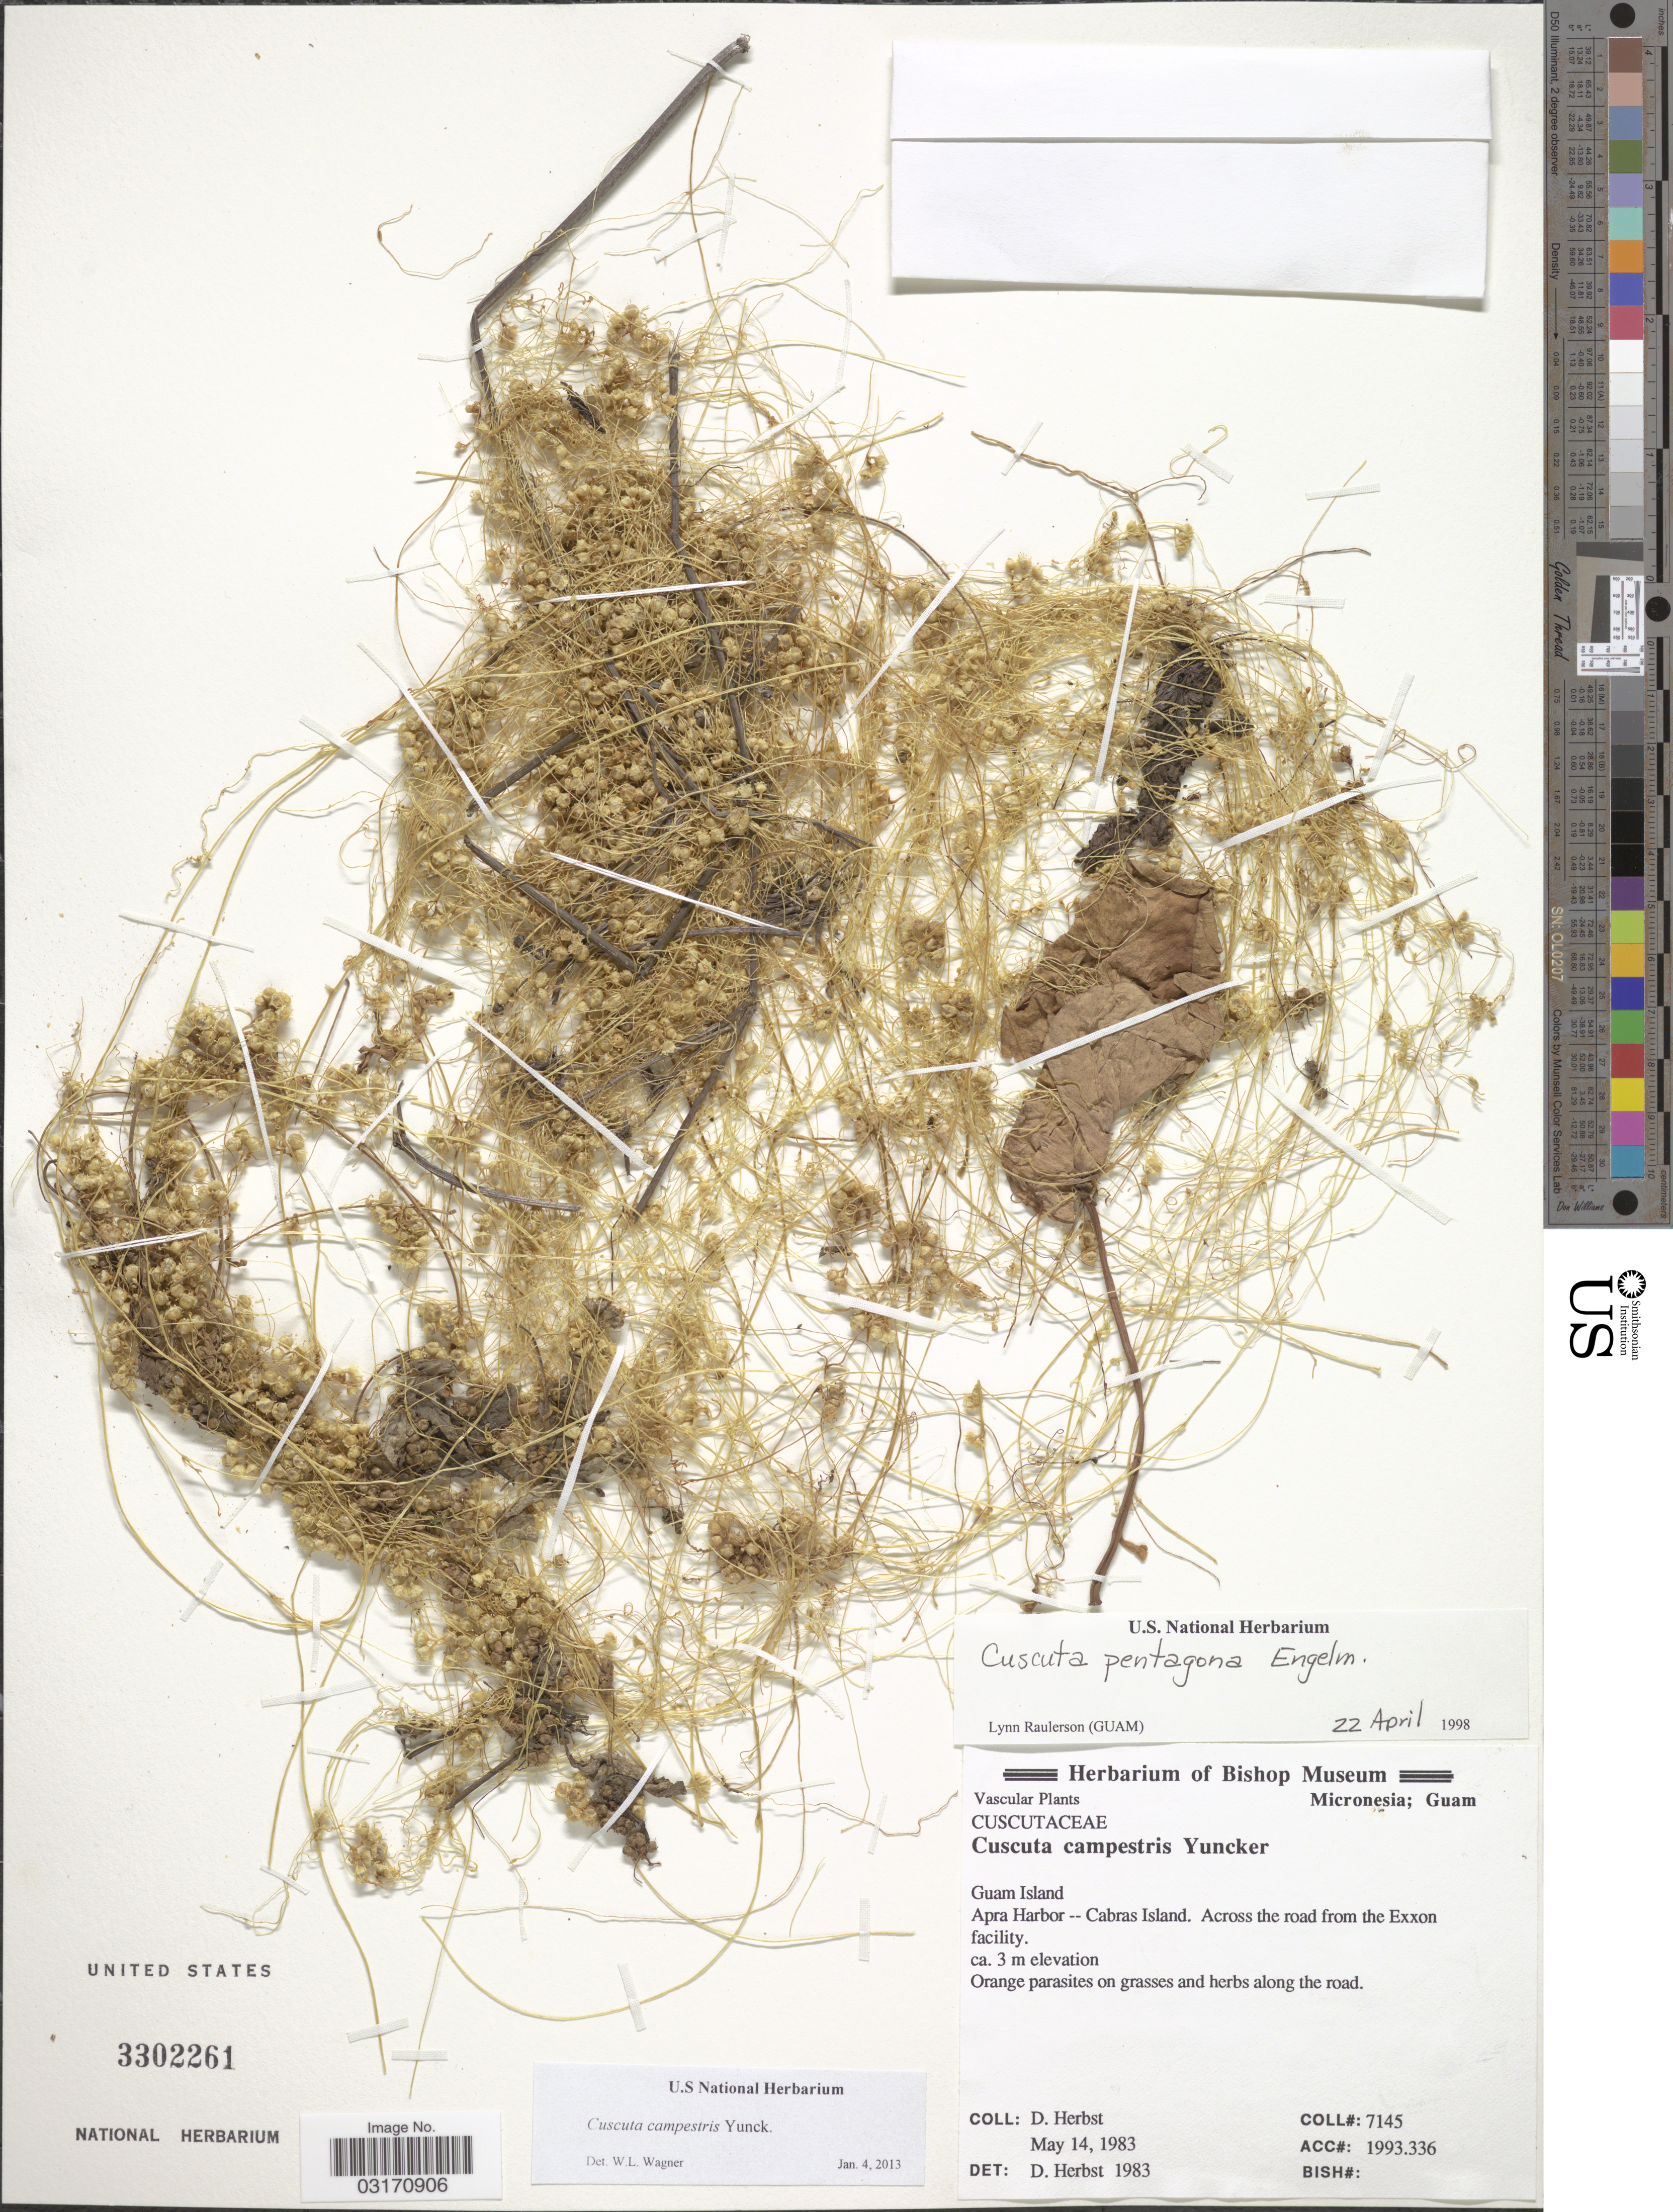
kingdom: Plantae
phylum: Tracheophyta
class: Magnoliopsida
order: Solanales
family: Convolvulaceae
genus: Cuscuta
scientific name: Cuscuta pentagona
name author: Engelm.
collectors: D. Herbst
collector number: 7145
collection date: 1983-05-14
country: Guam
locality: Guam Island. Apra Harbor--Cabras Island. Across the road from the Exxon facility.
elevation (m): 3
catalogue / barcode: US 3302261